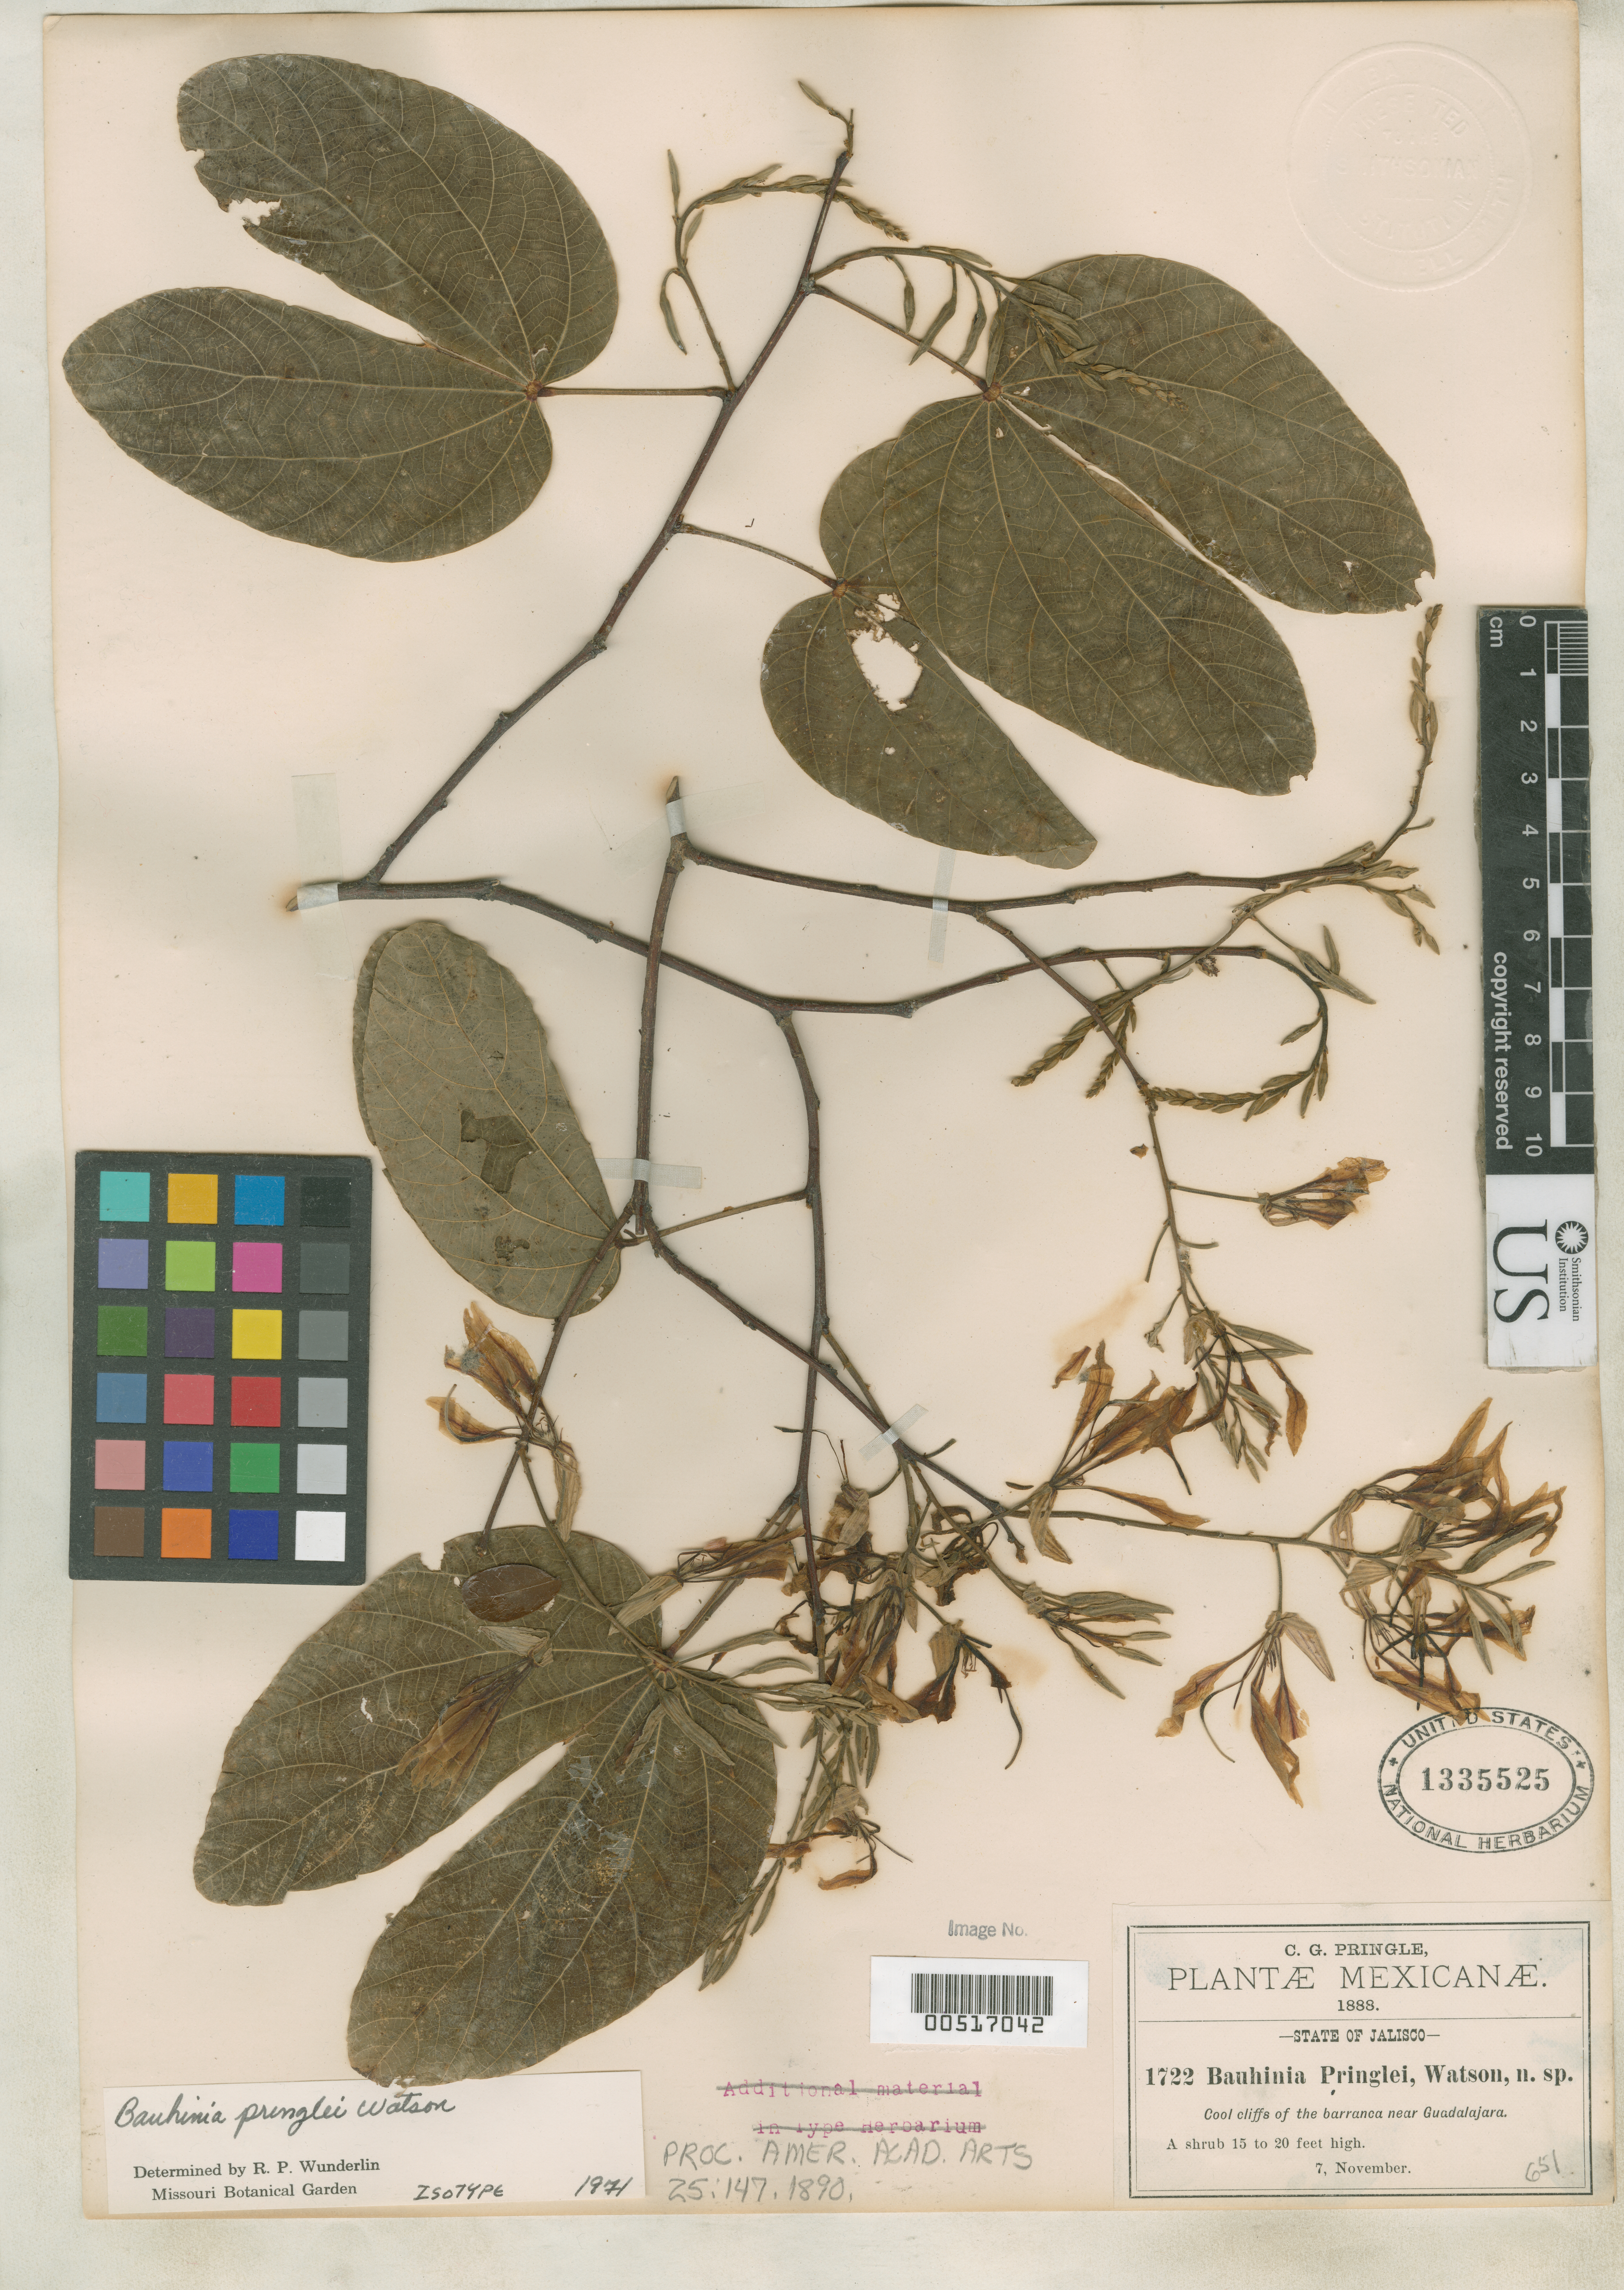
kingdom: Plantae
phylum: Tracheophyta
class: Magnoliopsida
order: Fabales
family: Fabaceae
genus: Bauhinia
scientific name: Bauhinia pringlei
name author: S. Watson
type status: Isotype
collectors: C. G. Pringle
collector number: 1722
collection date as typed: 07 Nov 1888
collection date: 1888-11-07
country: Mexico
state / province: Jalisco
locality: Cool cliffs of the barranca near Guadalajara.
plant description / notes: Specimen ex John Donnell Smith herbarium.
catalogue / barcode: US 1335525